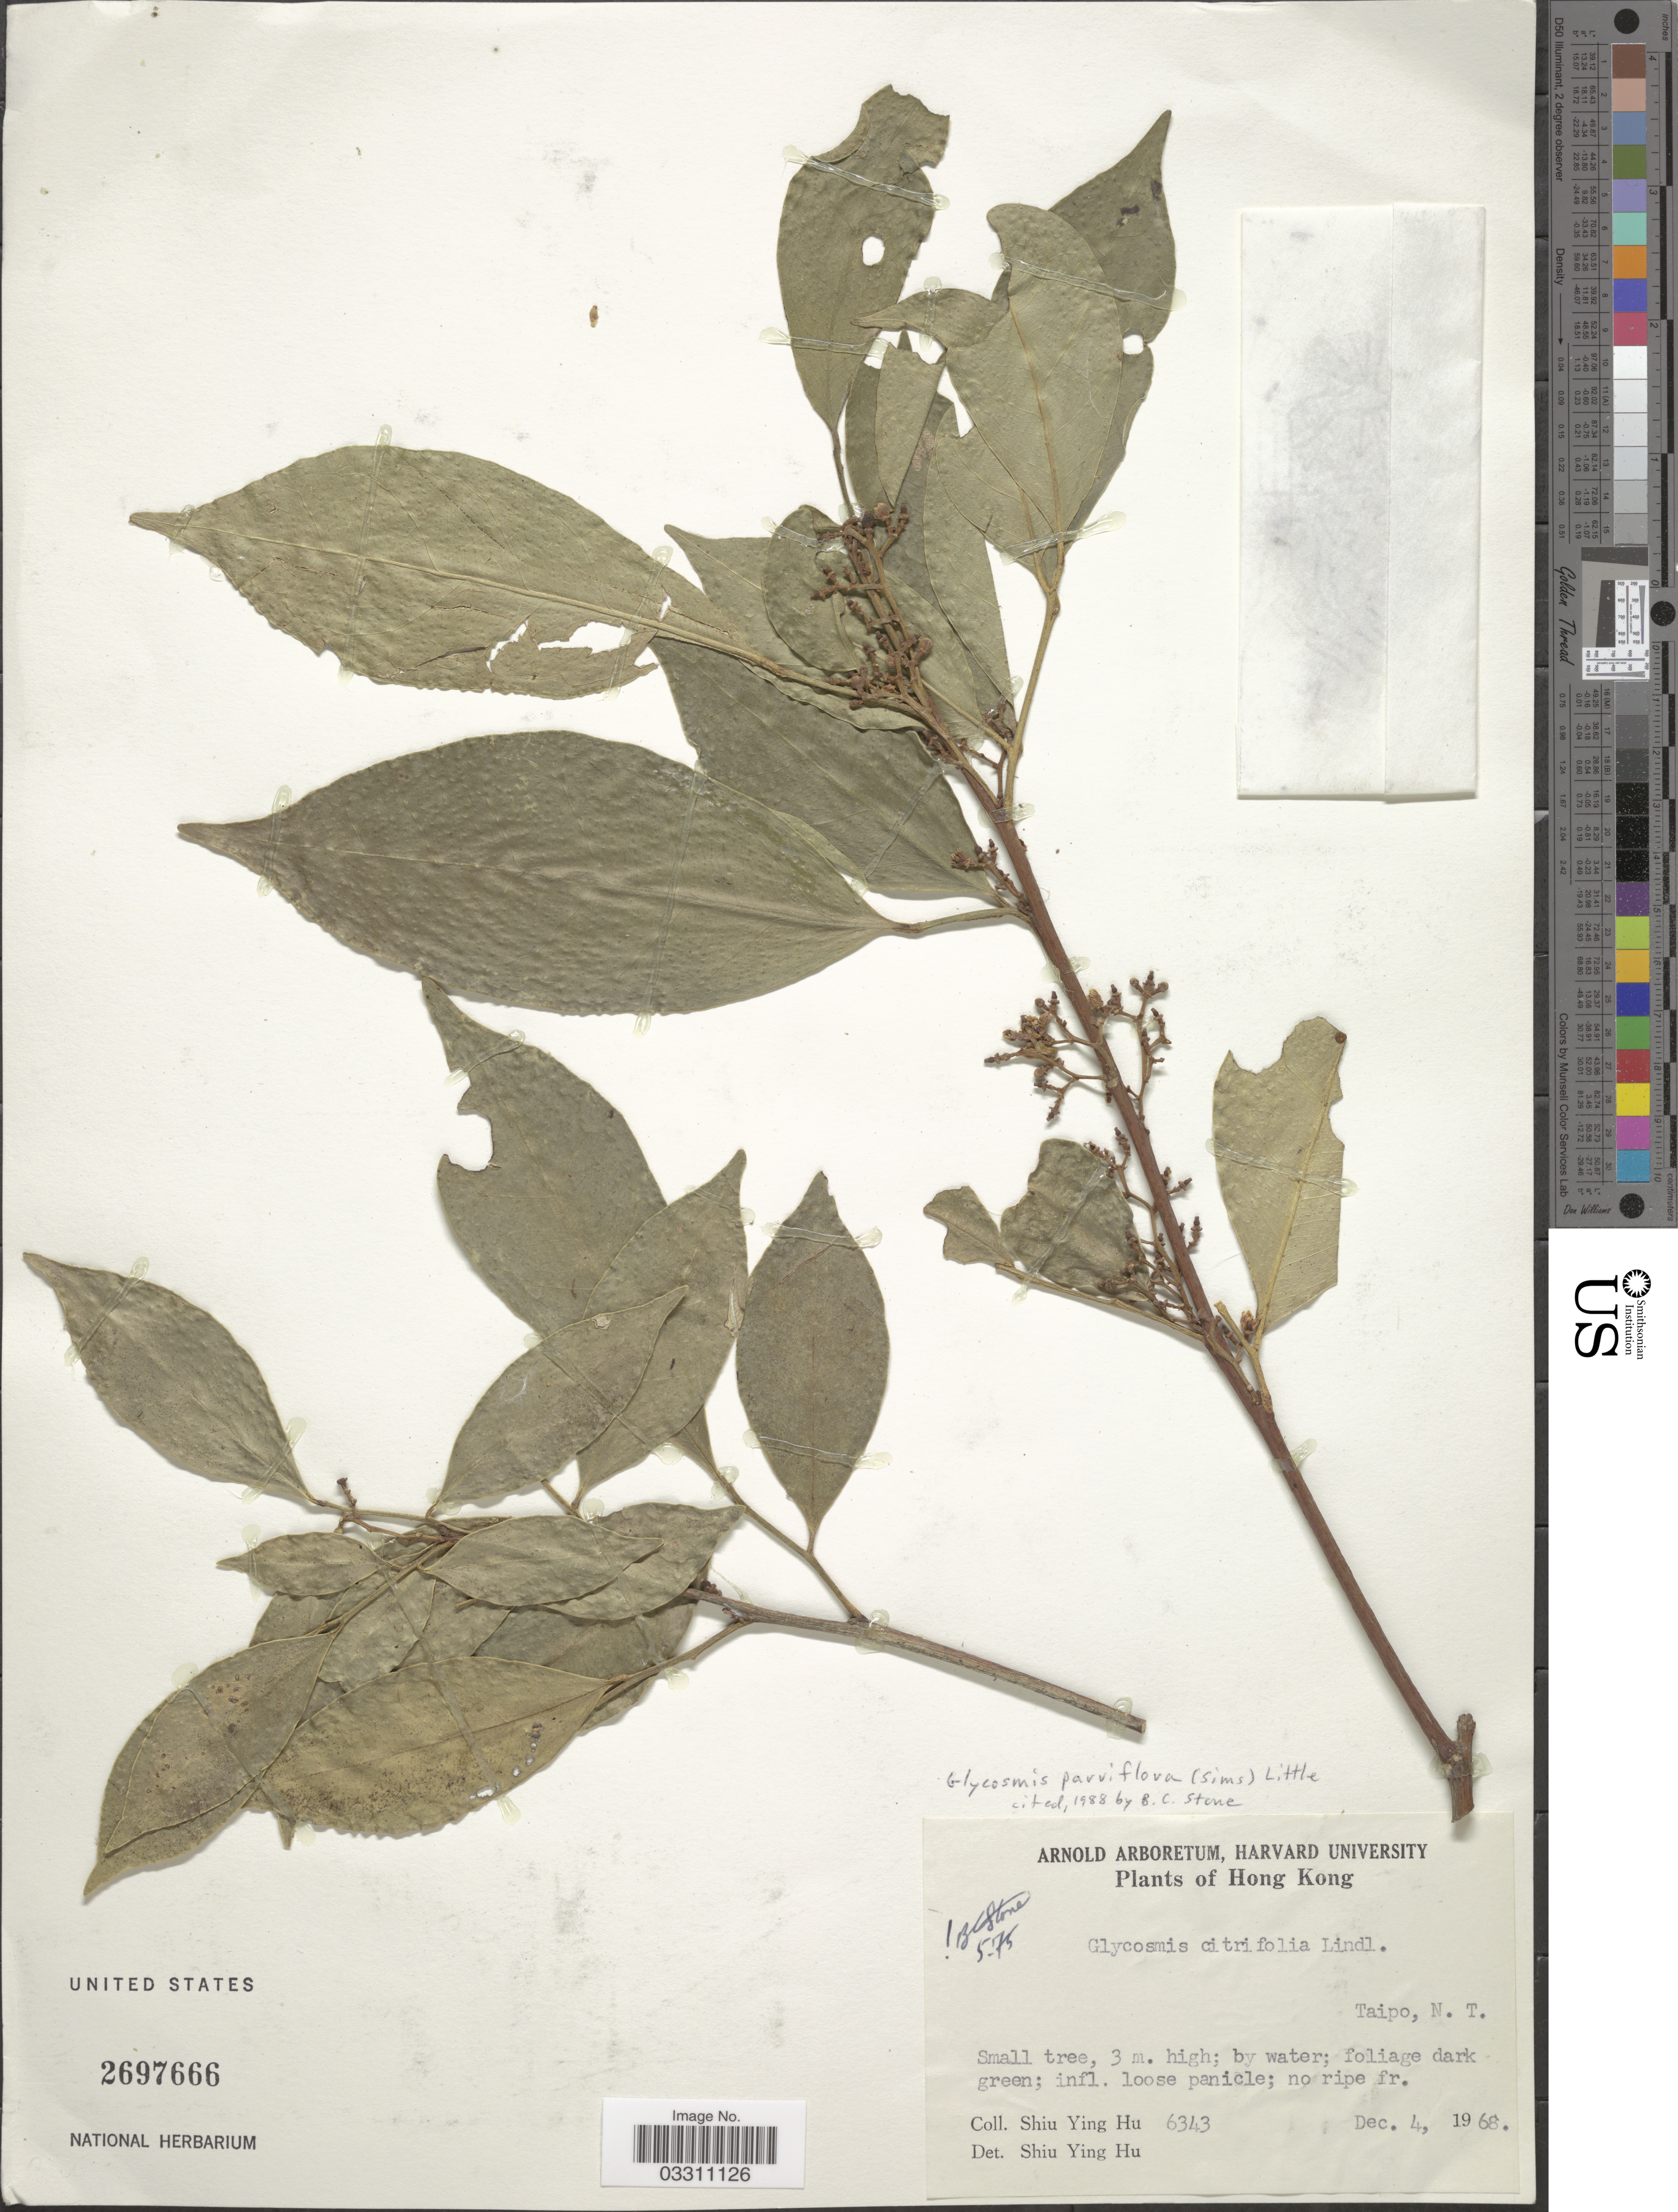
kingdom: Plantae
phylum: Tracheophyta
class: Magnoliopsida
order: Sapindales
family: Rutaceae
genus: Glycosmis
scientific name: Glycosmis parviflora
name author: (Sims) Little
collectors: S. Y. Hu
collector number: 6343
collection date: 1968-12-04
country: China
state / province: Hong Kong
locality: Taipo, N.T.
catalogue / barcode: US 2697666